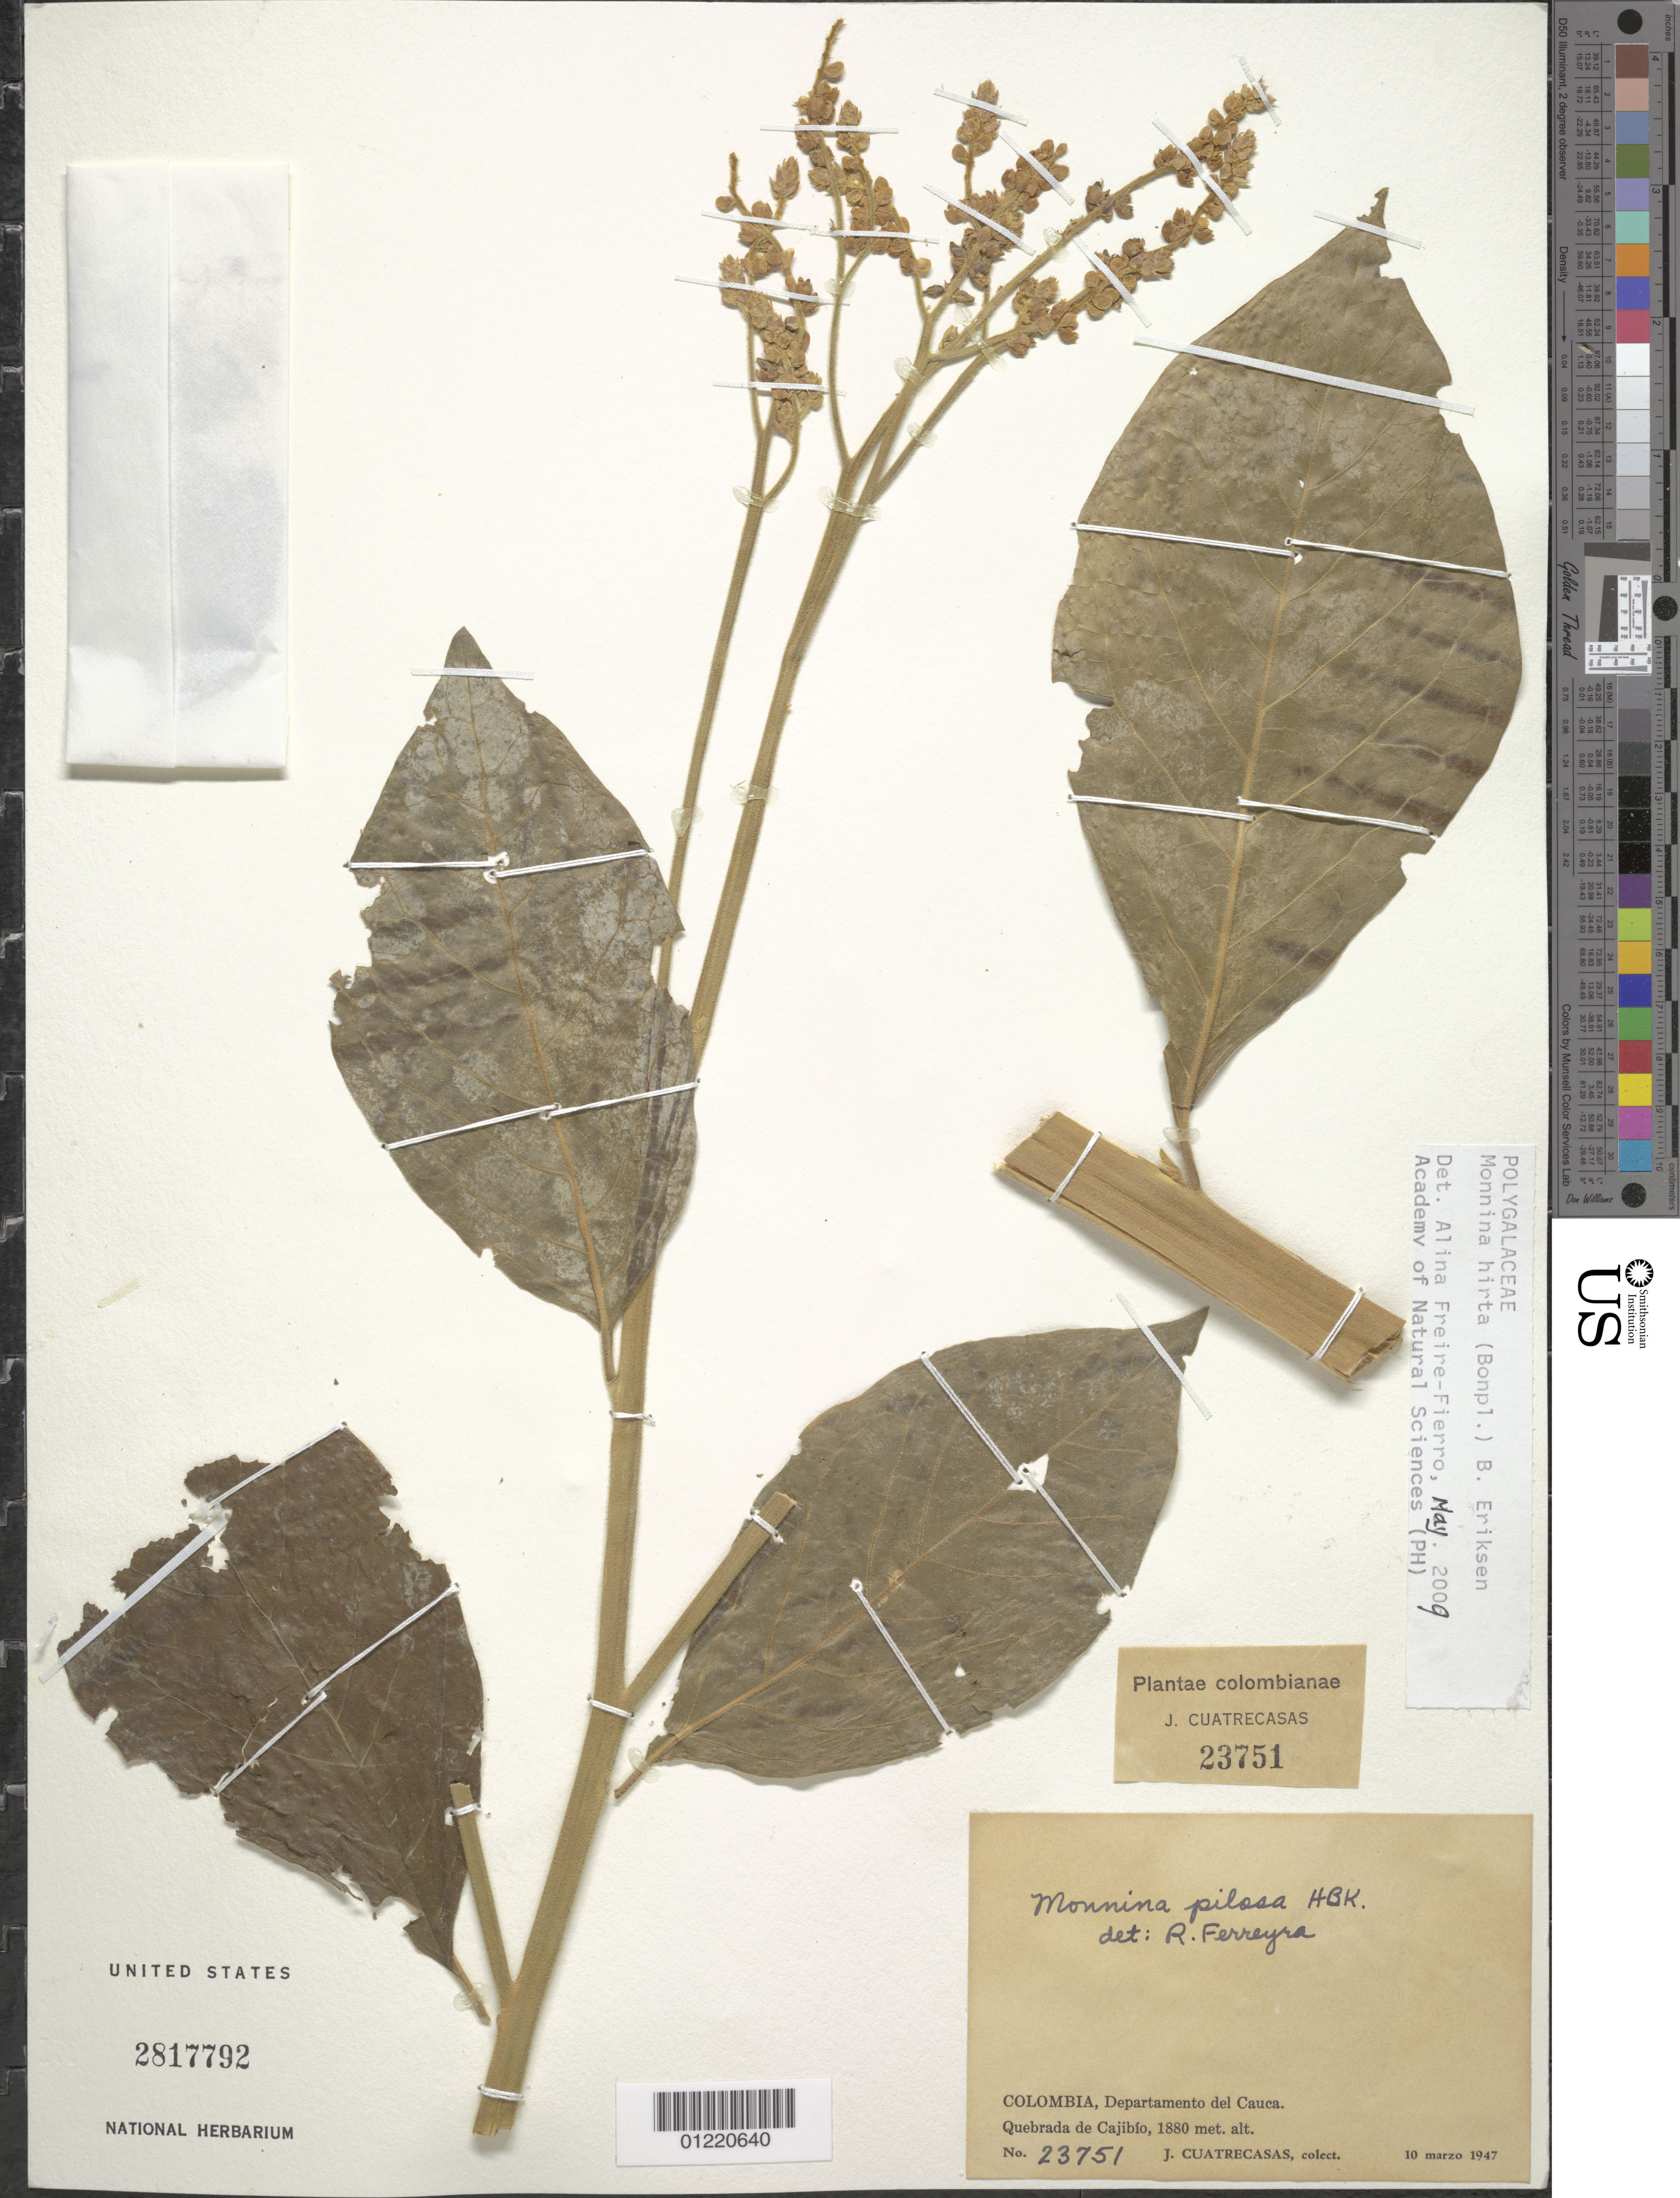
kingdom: Plantae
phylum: Tracheophyta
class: Magnoliopsida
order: Fabales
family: Polygalaceae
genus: Monnina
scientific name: Monnina hirta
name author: (Bonpl.) B. Eriksen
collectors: J. Cuatrecasas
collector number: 23751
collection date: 1947-03-10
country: Colombia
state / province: Cauca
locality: Quebrada de Cajibío.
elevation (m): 1880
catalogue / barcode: US 2817792